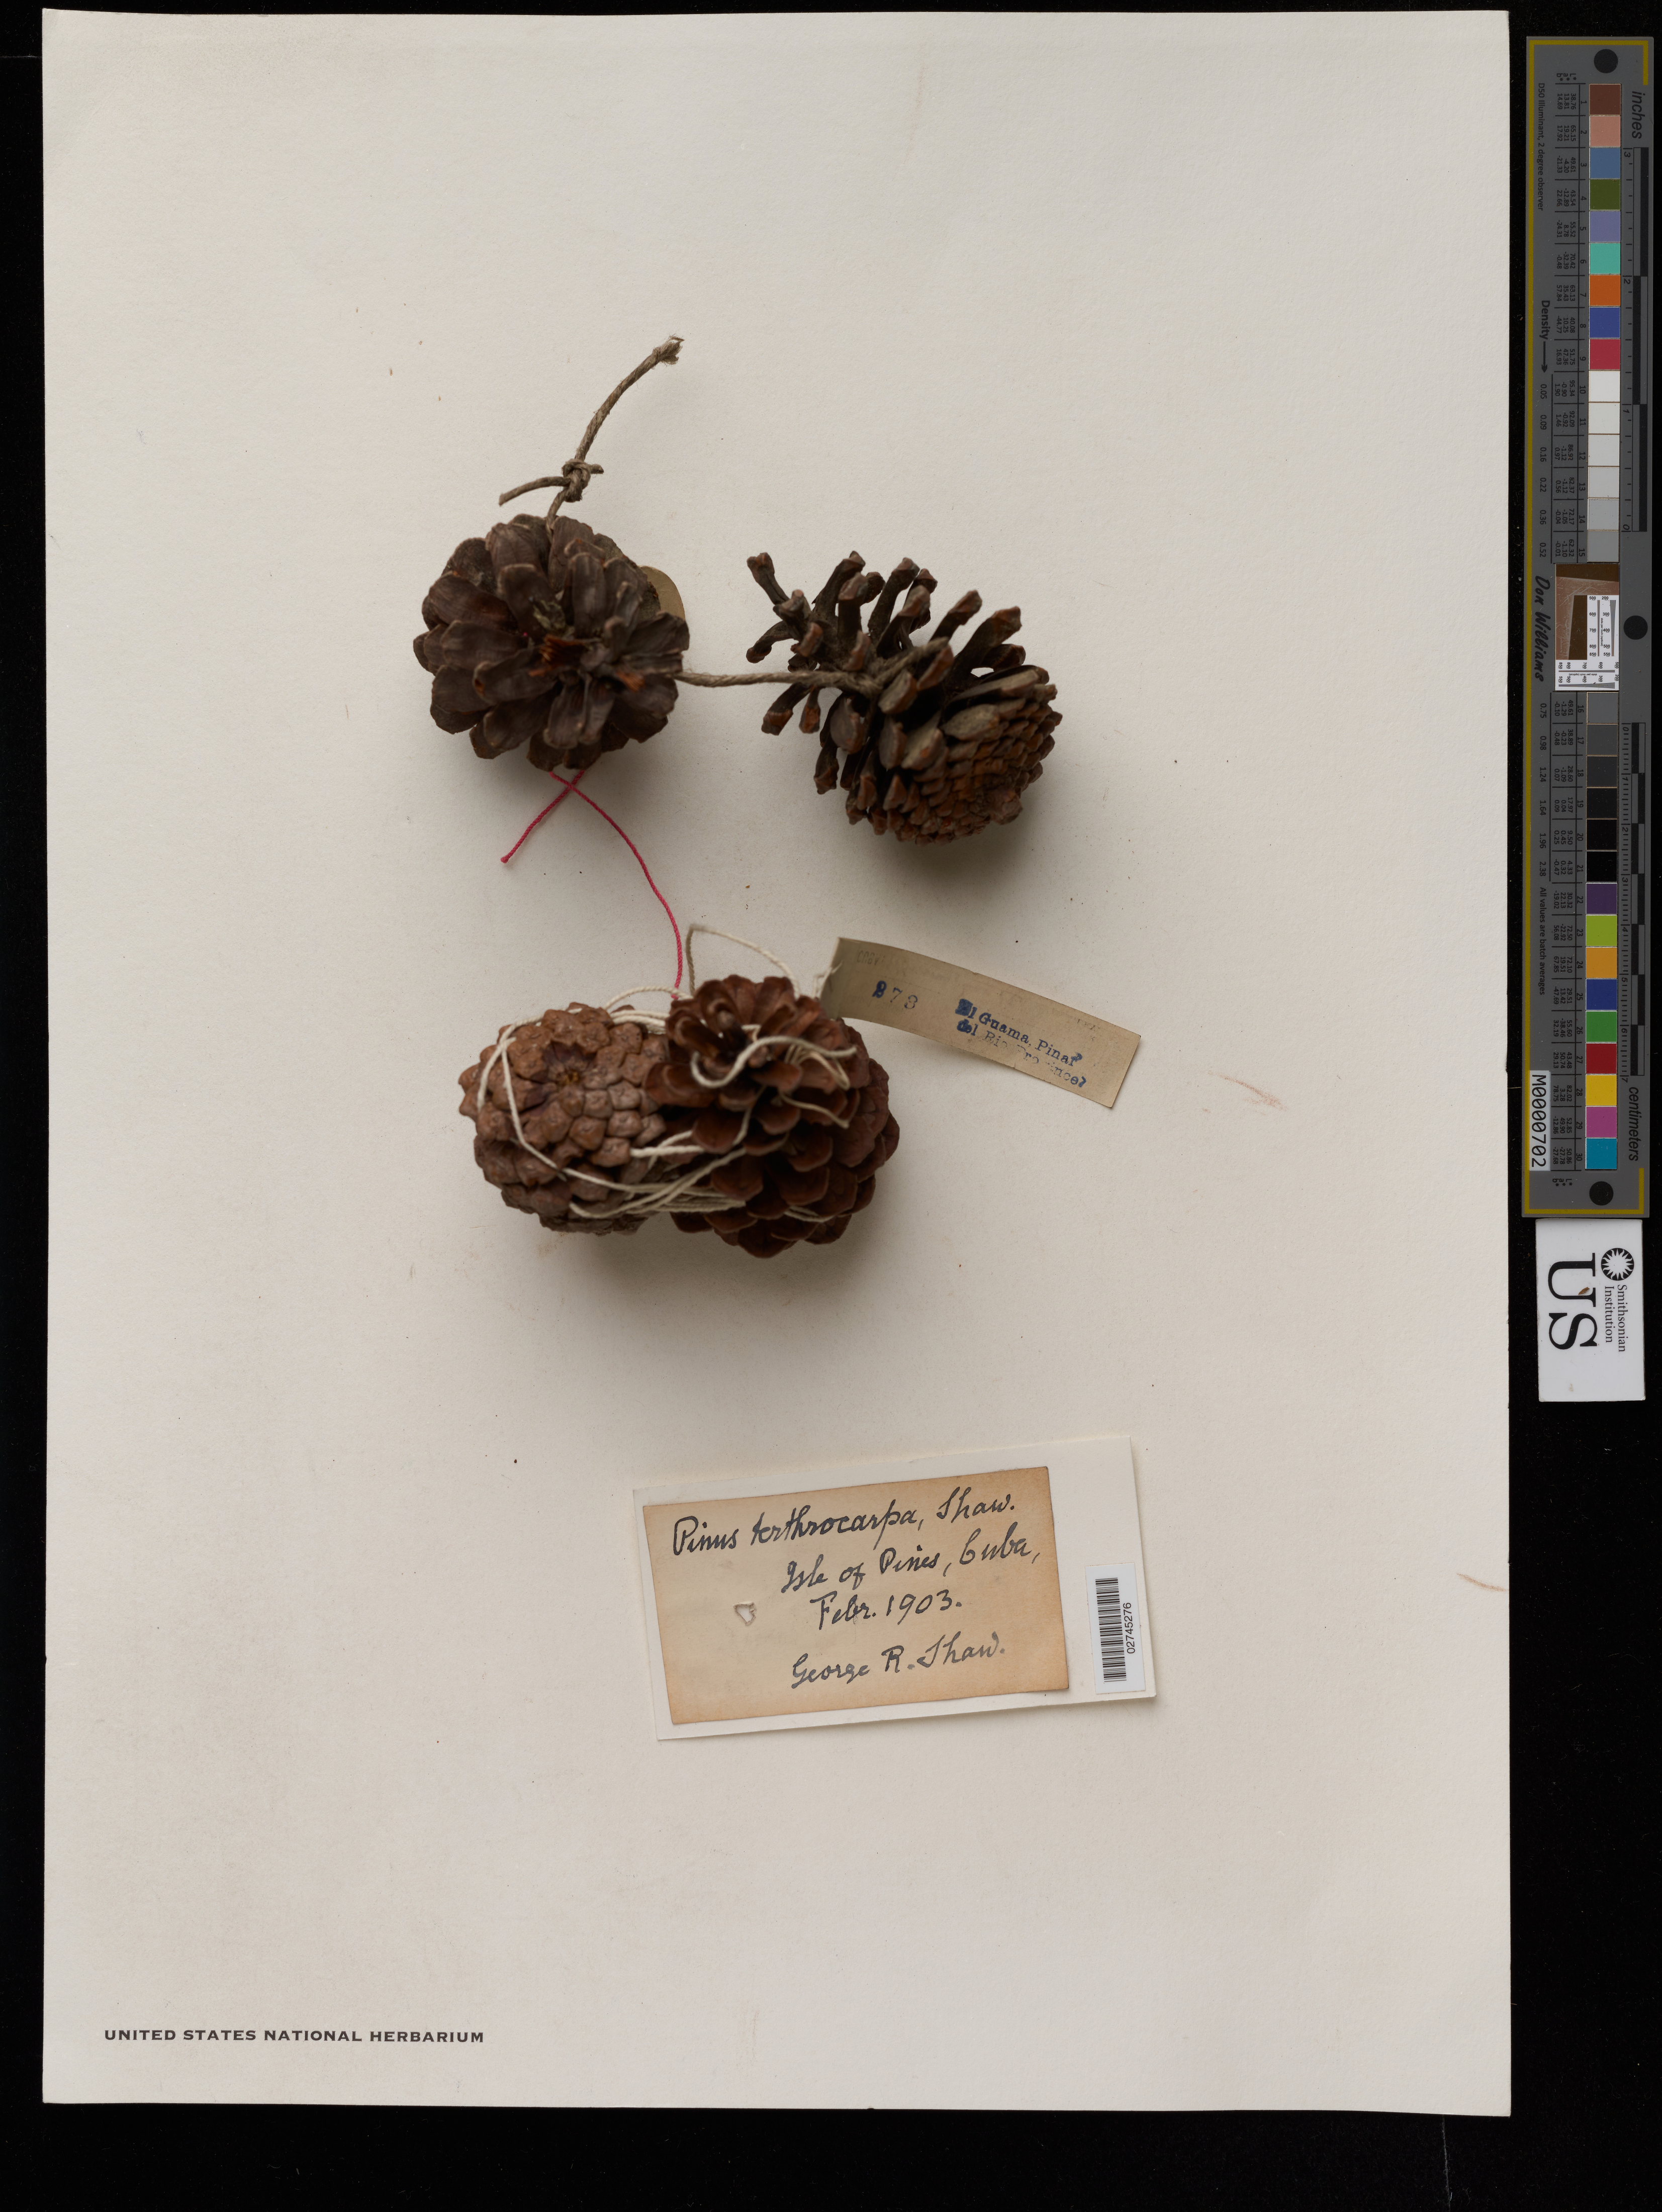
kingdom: Plantae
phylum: Tracheophyta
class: Pinopsida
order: Pinales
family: Pinaceae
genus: Pinus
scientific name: Pinus tropicalis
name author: Morelet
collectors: G. R. Shaw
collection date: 1903-02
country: Cuba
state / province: Isla de La Juventud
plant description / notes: There is conflicting information on the label and on the tag. The information on the label was used for this record, but the tag states that this specimen in from El Guama and was collected March 12, 1900 by Palmer and Riley.